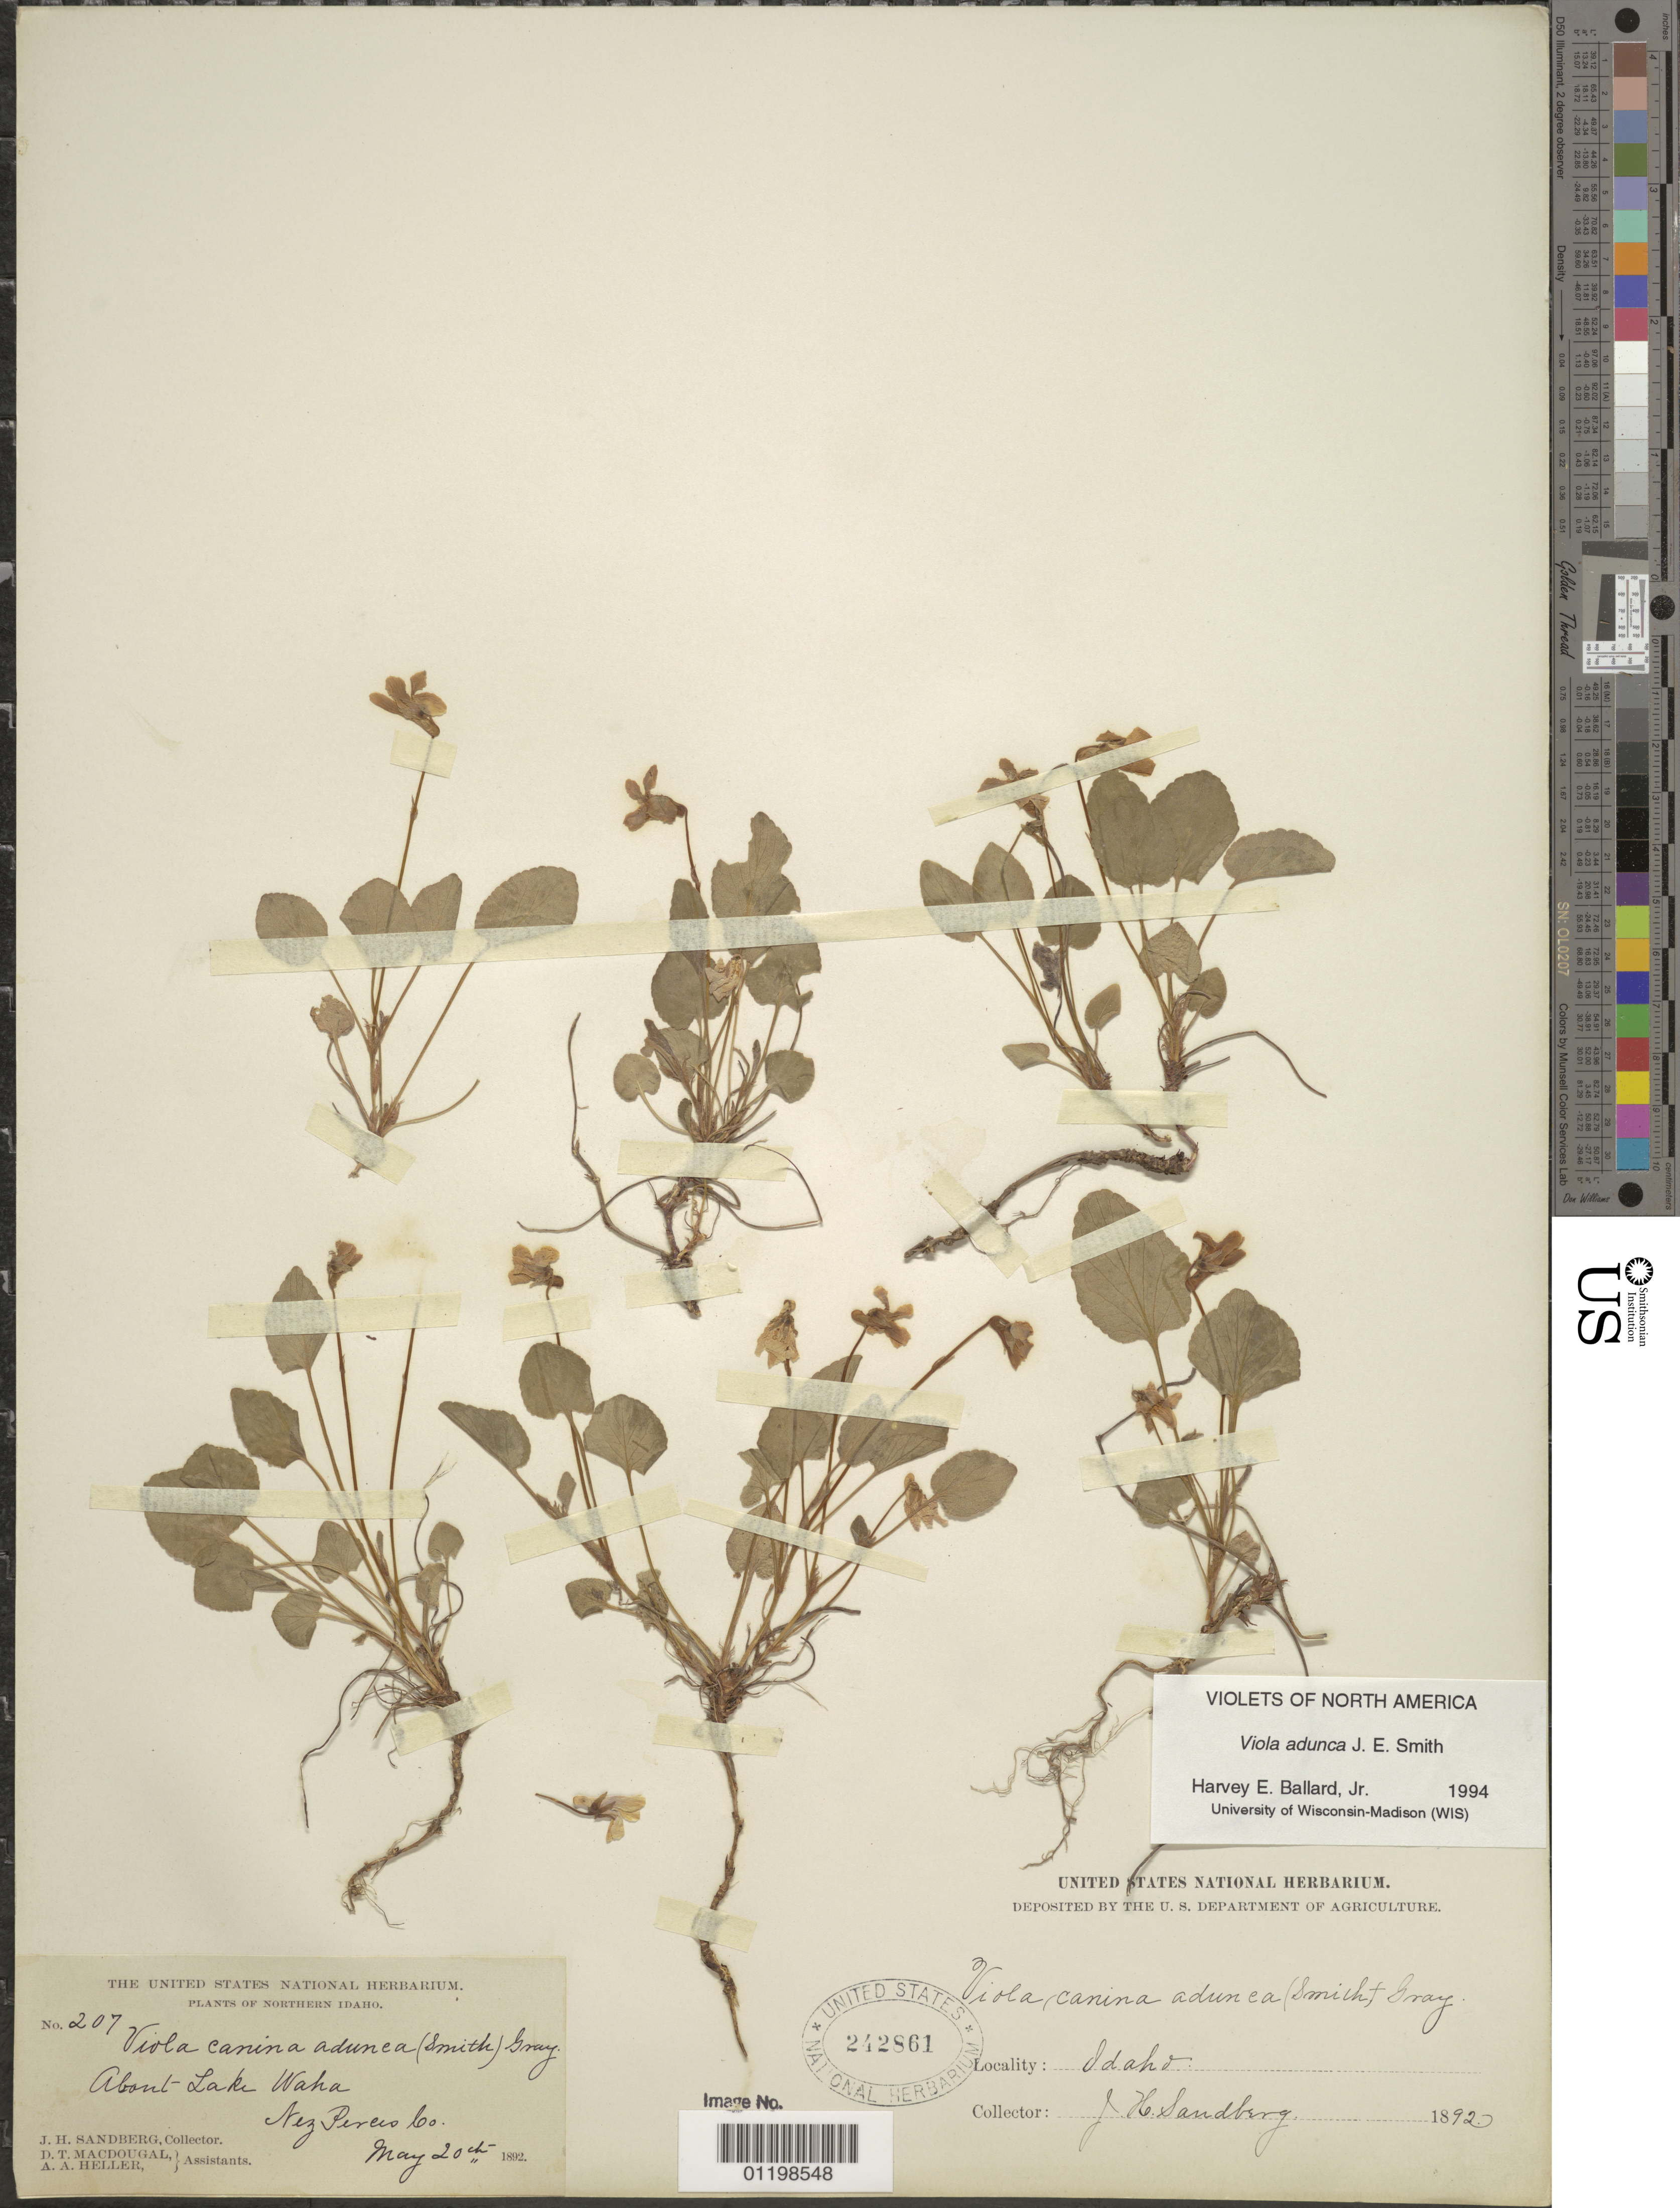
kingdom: Plantae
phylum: Tracheophyta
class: Magnoliopsida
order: Malpighiales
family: Violaceae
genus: Viola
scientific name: Viola adunca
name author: Sm.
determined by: Ballard, Harvey E.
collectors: J. H. Sandberg, D. T. MacDougal & A. A. Heller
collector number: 207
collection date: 1892-05-20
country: United States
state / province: Idaho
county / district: Nez Perce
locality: about Lake Waha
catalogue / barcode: US 242861